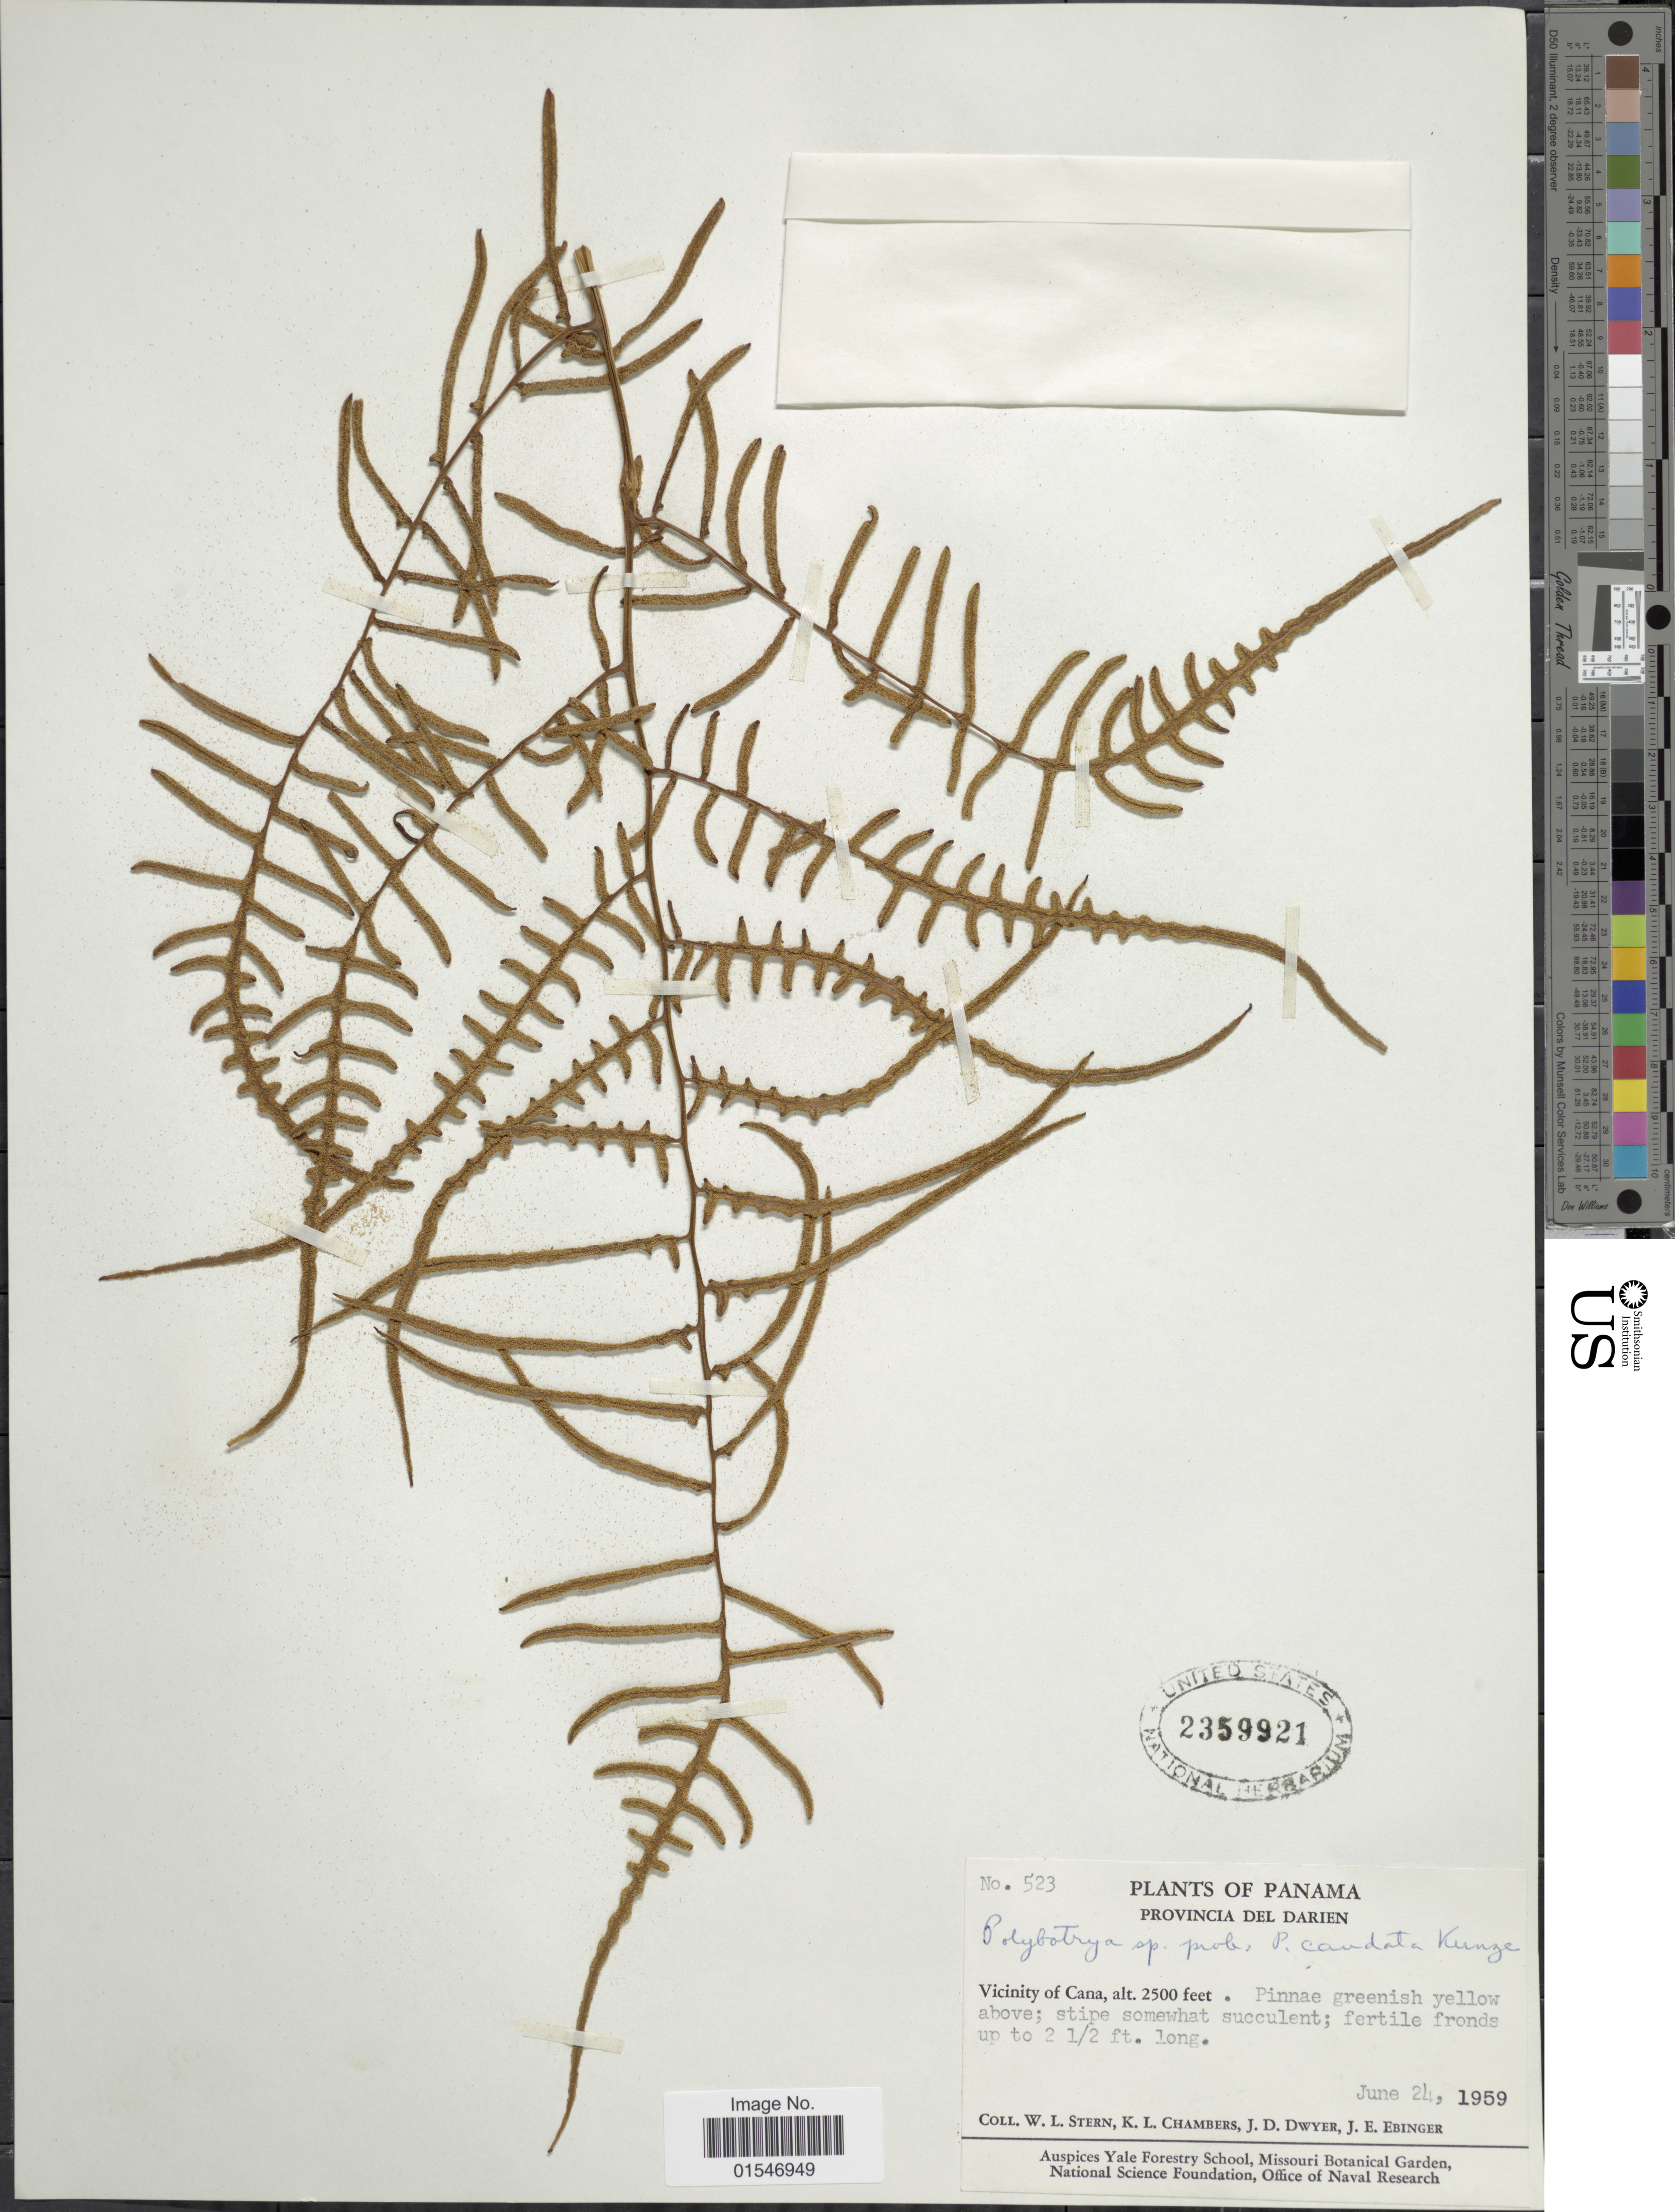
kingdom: Plantae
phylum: Tracheophyta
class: Polypodiopsida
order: Polypodiales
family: Dryopteridaceae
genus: Polybotrya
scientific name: Polybotrya caudata f. caudata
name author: Kunze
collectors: W. L. Stern, K. Chambers, J. D. Dwyer & J. Ebinger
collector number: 523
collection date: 1959-06-24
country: Panama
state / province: Darién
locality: Panama, Provincia del Darien. Vicinity of Cana.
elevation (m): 762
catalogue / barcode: US 2359921